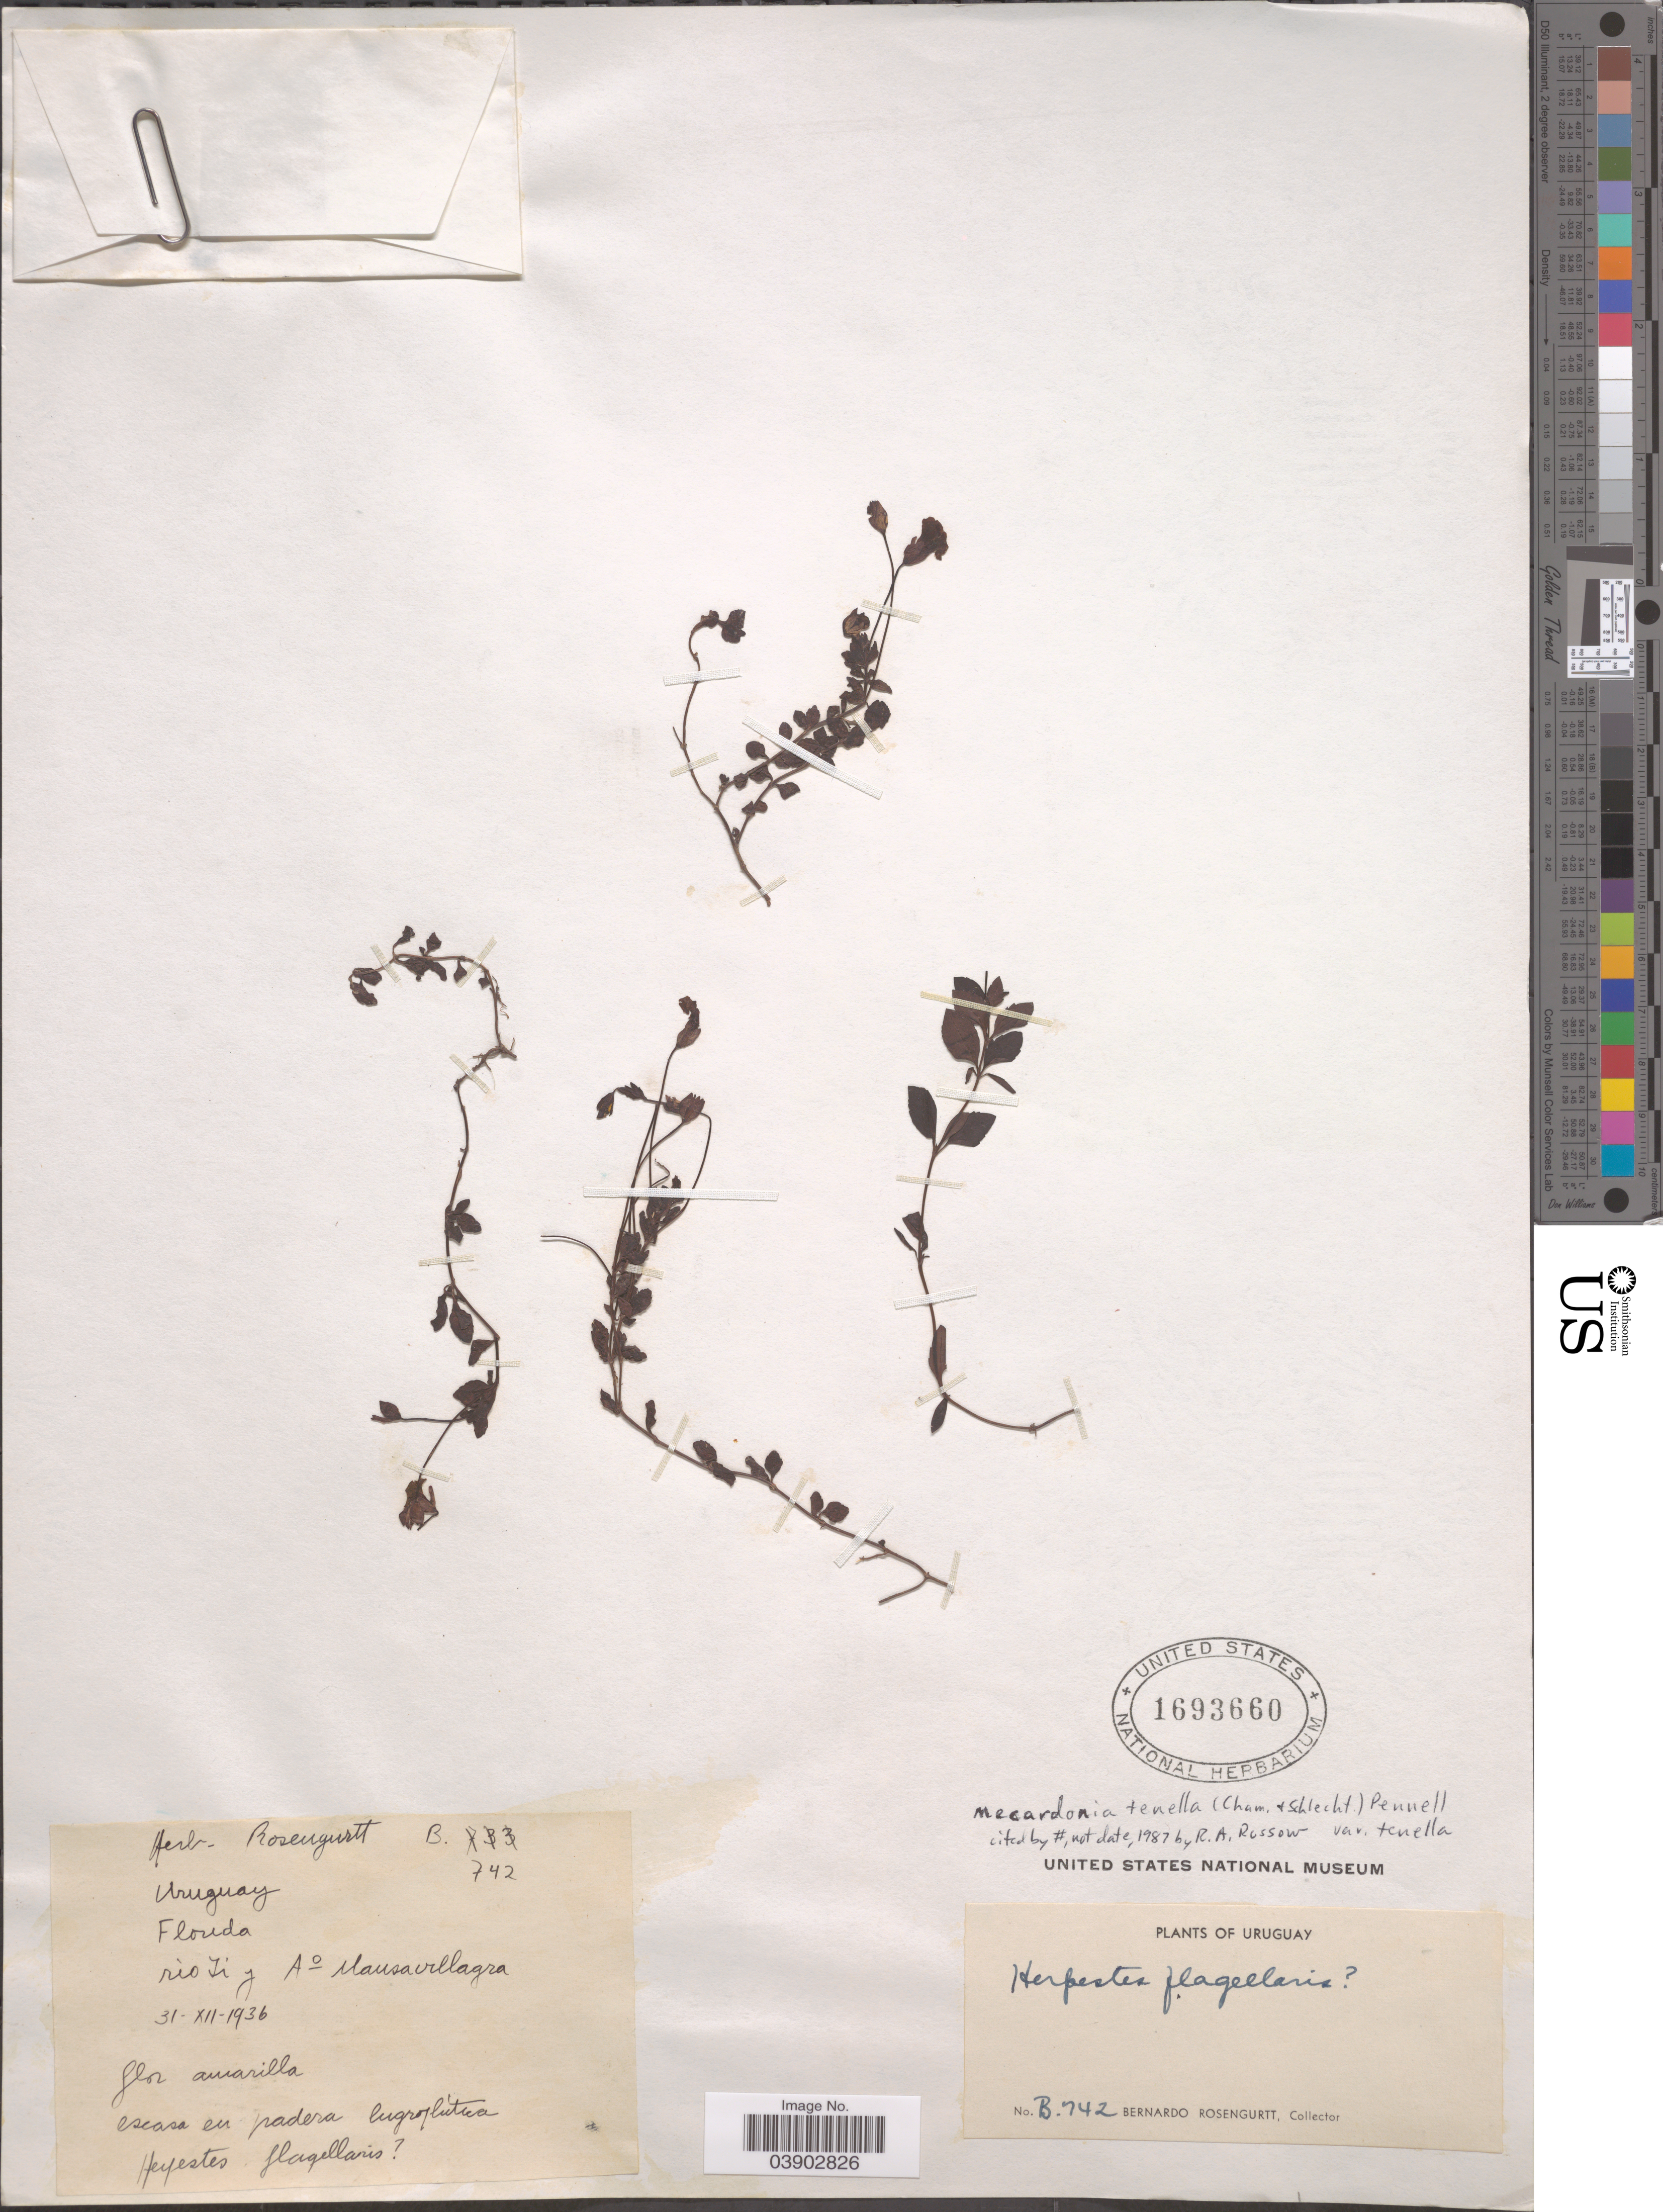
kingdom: Plantae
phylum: Tracheophyta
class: Magnoliopsida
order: Lamiales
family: Plantaginaceae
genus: Mecardonia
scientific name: Mecardonia tenella var. tenella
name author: (Cham. & Schltdl.) Pennell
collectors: B. Rosengurtt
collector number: B.742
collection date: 1936-12-31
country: Uruguay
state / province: Florida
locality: Florida. Río Yi y A° Mansavillagra.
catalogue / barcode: US 1693660